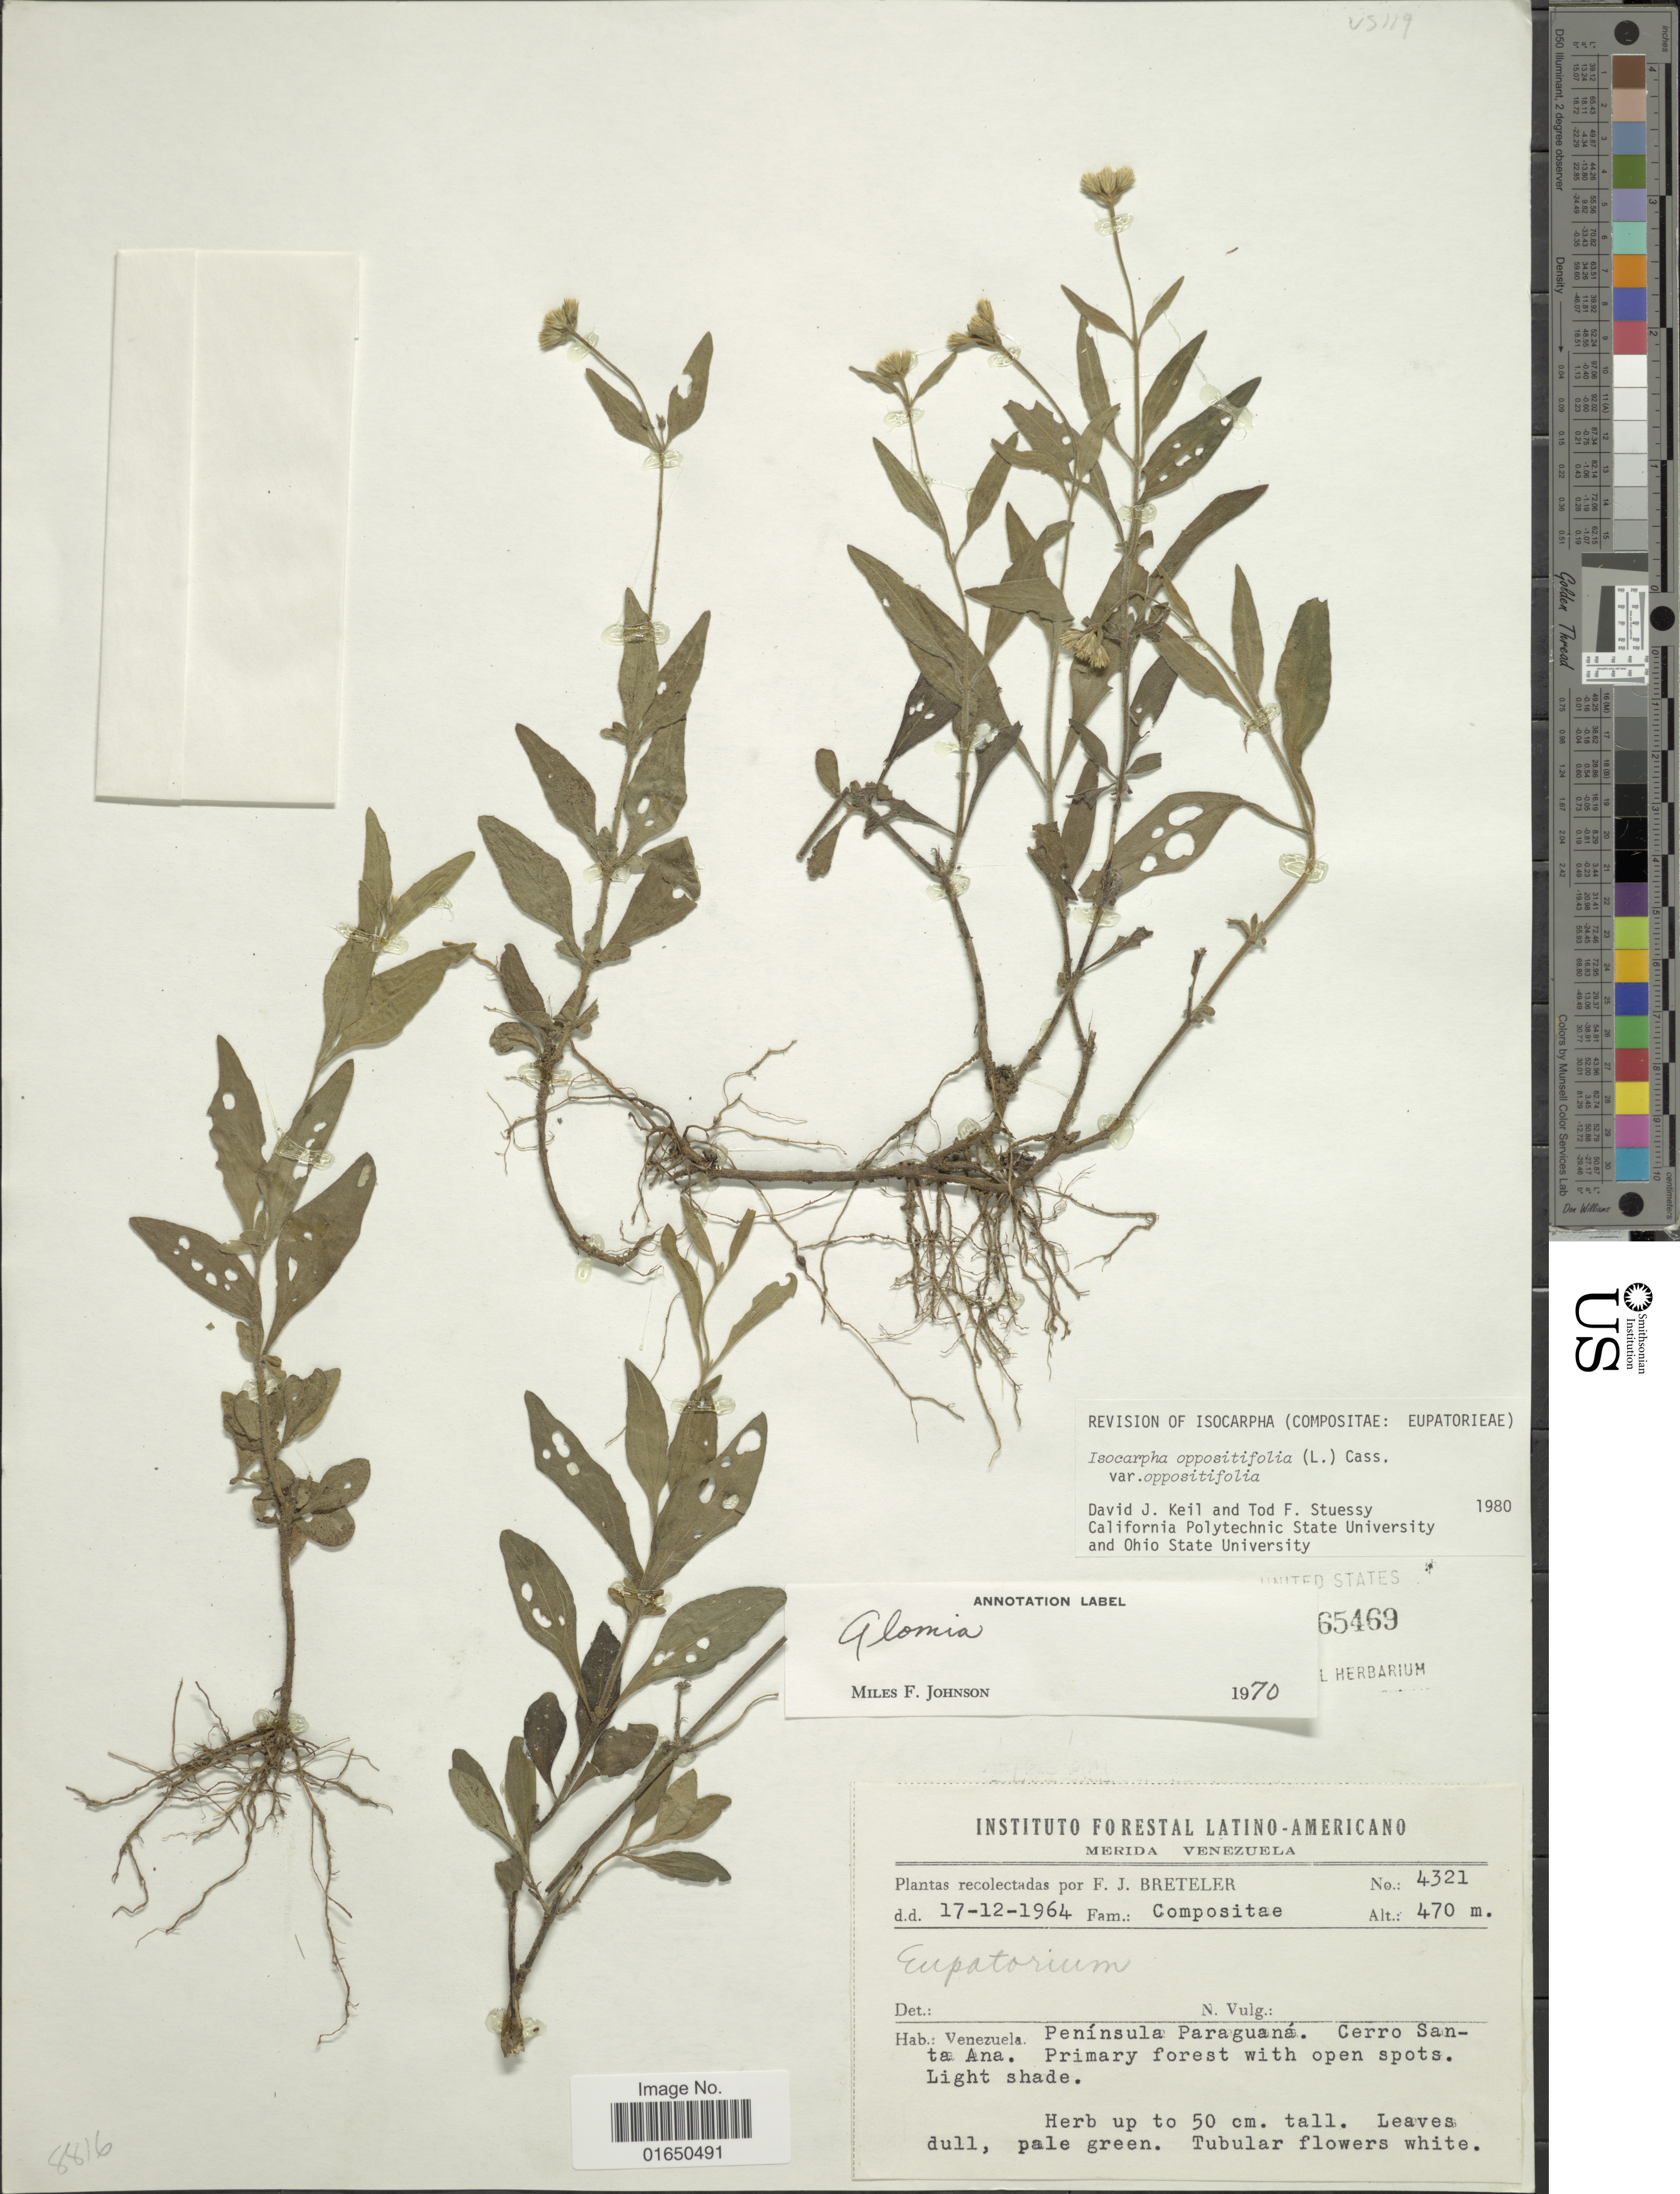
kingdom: Plantae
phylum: Tracheophyta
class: Magnoliopsida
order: Asterales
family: Asteraceae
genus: Isocarpha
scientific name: Isocarpha oppositifolia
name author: (L.) Cass.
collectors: F. J. Breteler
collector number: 4321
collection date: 1964-12-17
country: Venezuela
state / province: Mérida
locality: Peninsula Paraguana, Cerro Santa Ana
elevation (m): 470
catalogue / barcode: US 65469